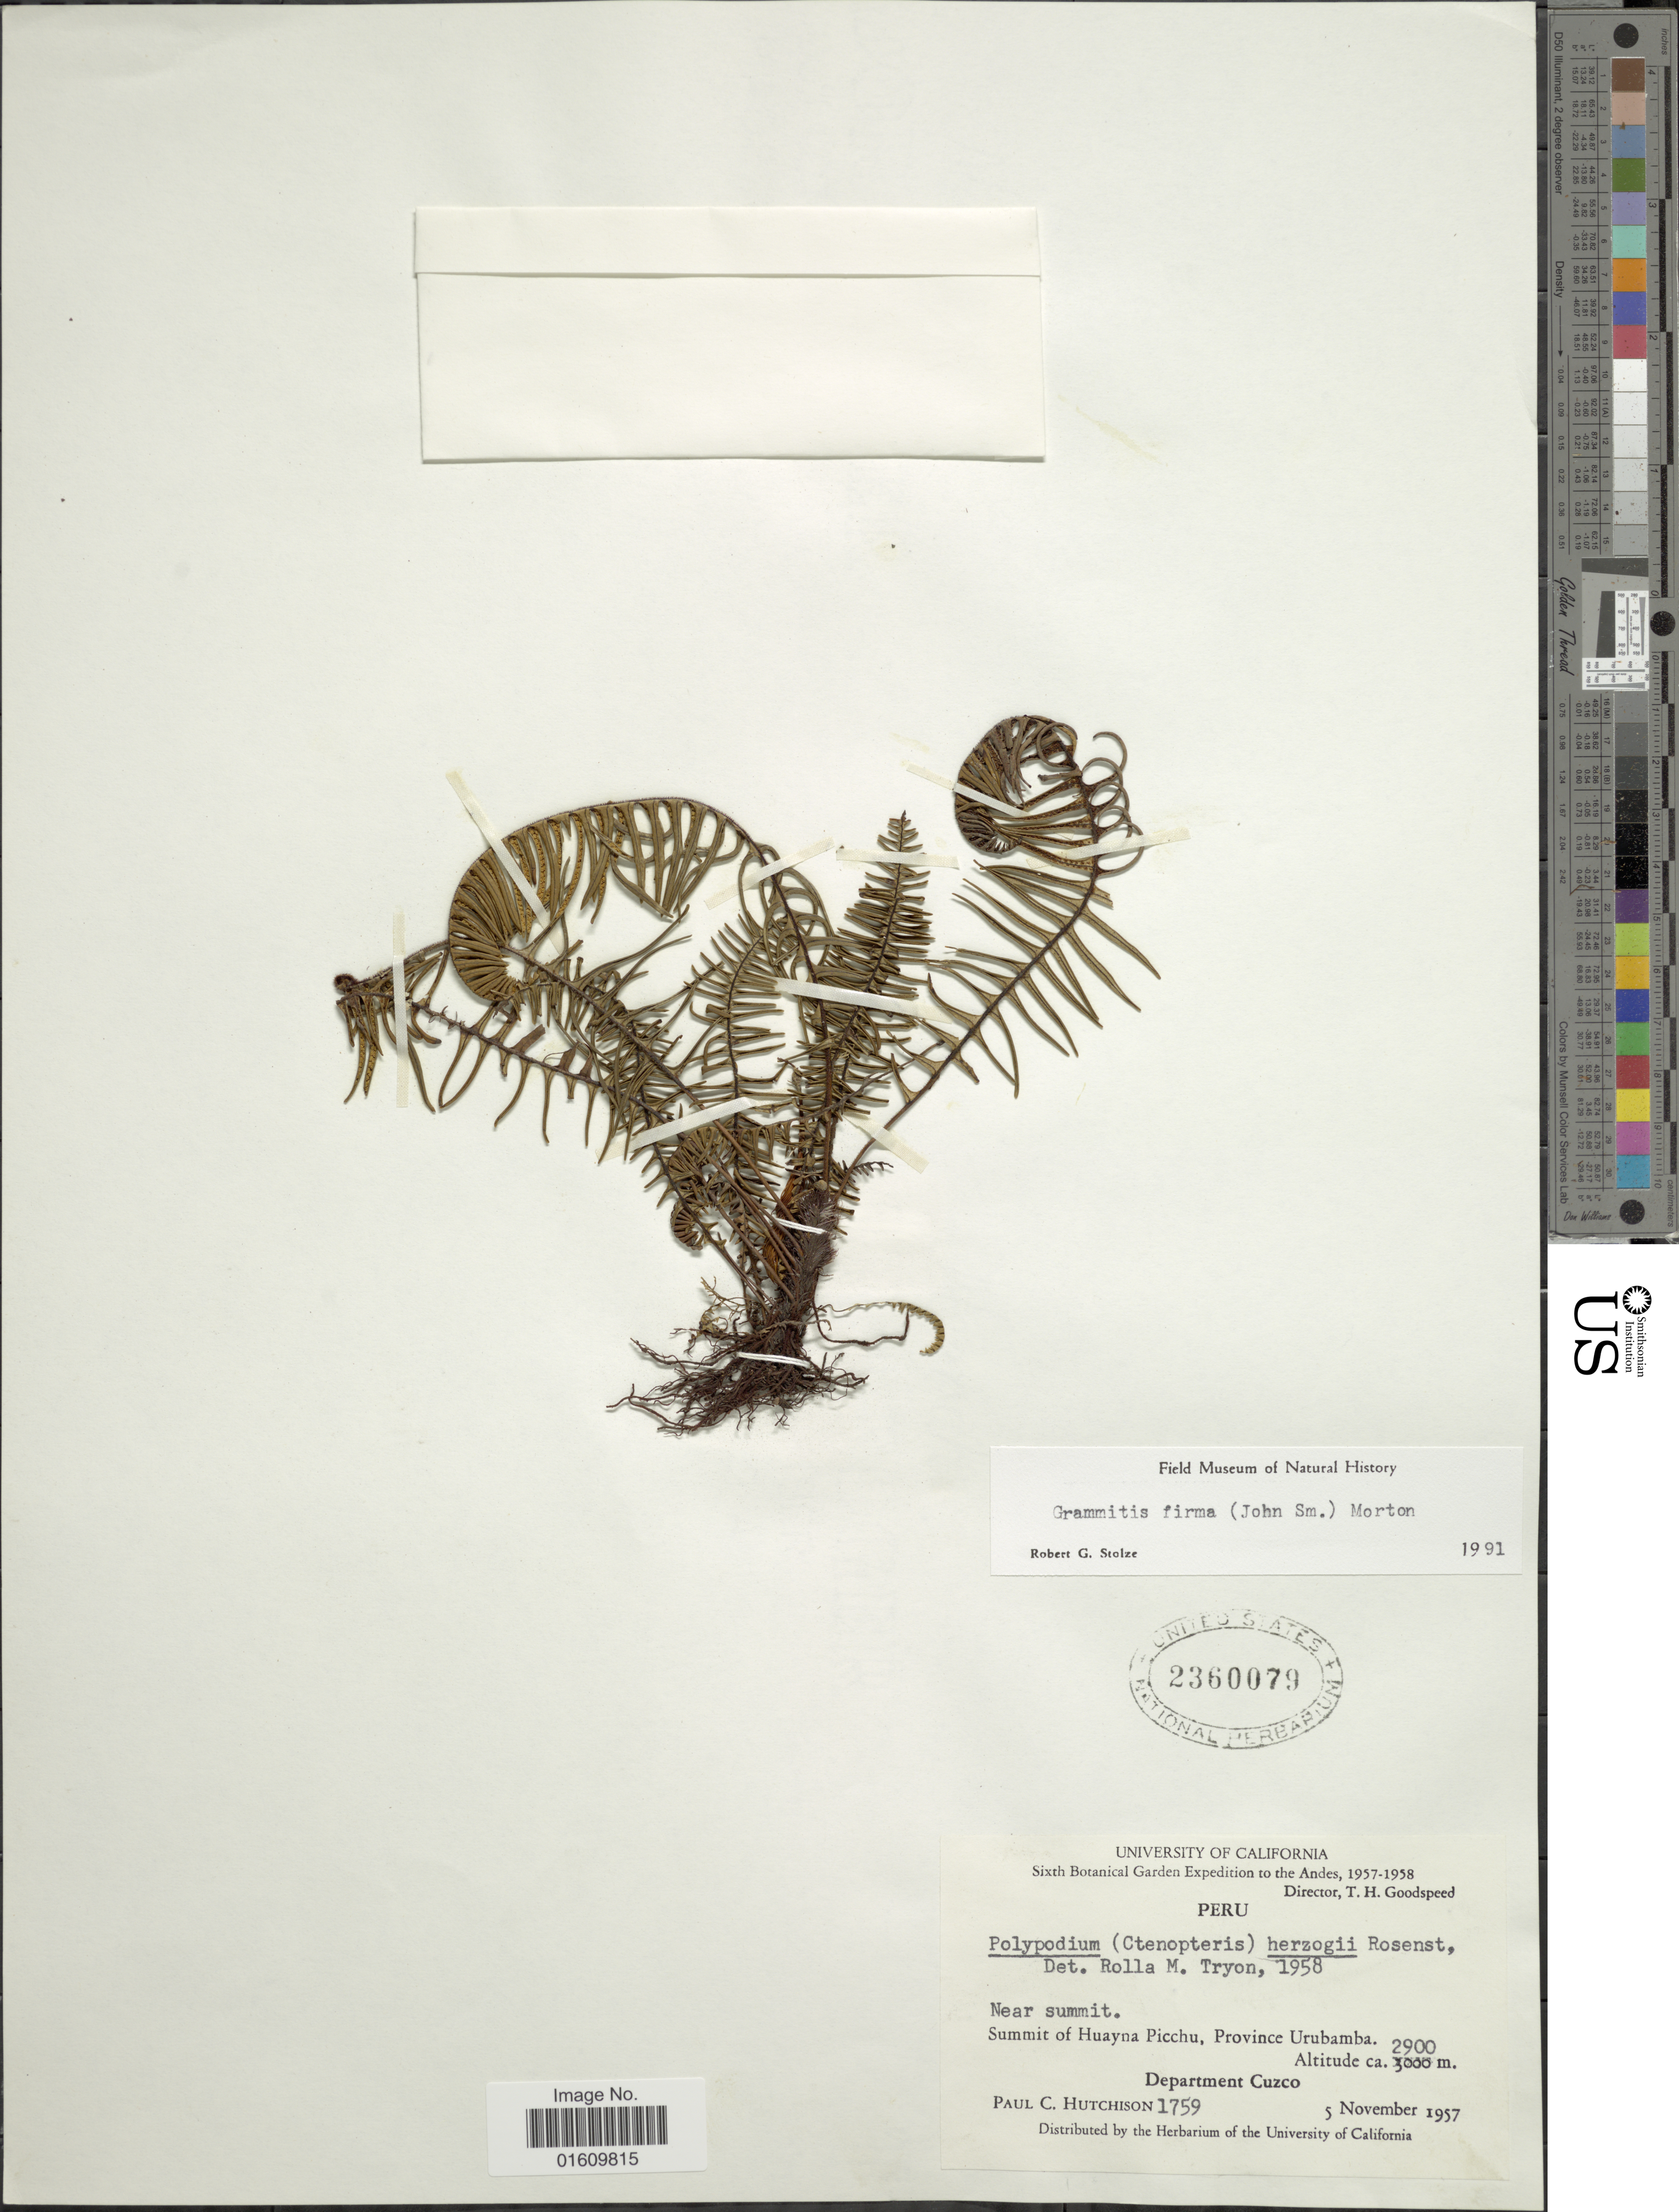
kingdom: Plantae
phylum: Tracheophyta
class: Polypodiopsida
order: Polypodiales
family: Polypodiaceae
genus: Melpomene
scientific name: Melpomene firma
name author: (J. Sm.) A.R. Sm. & R.C. Moran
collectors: P. C. Hutchison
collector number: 1759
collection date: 1957-11-05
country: Peru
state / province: Cusco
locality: The Andes, Near summit, Summit of Huayna Picchu, Province Urubamba, Department Cuzco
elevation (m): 2900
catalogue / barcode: US 2360079